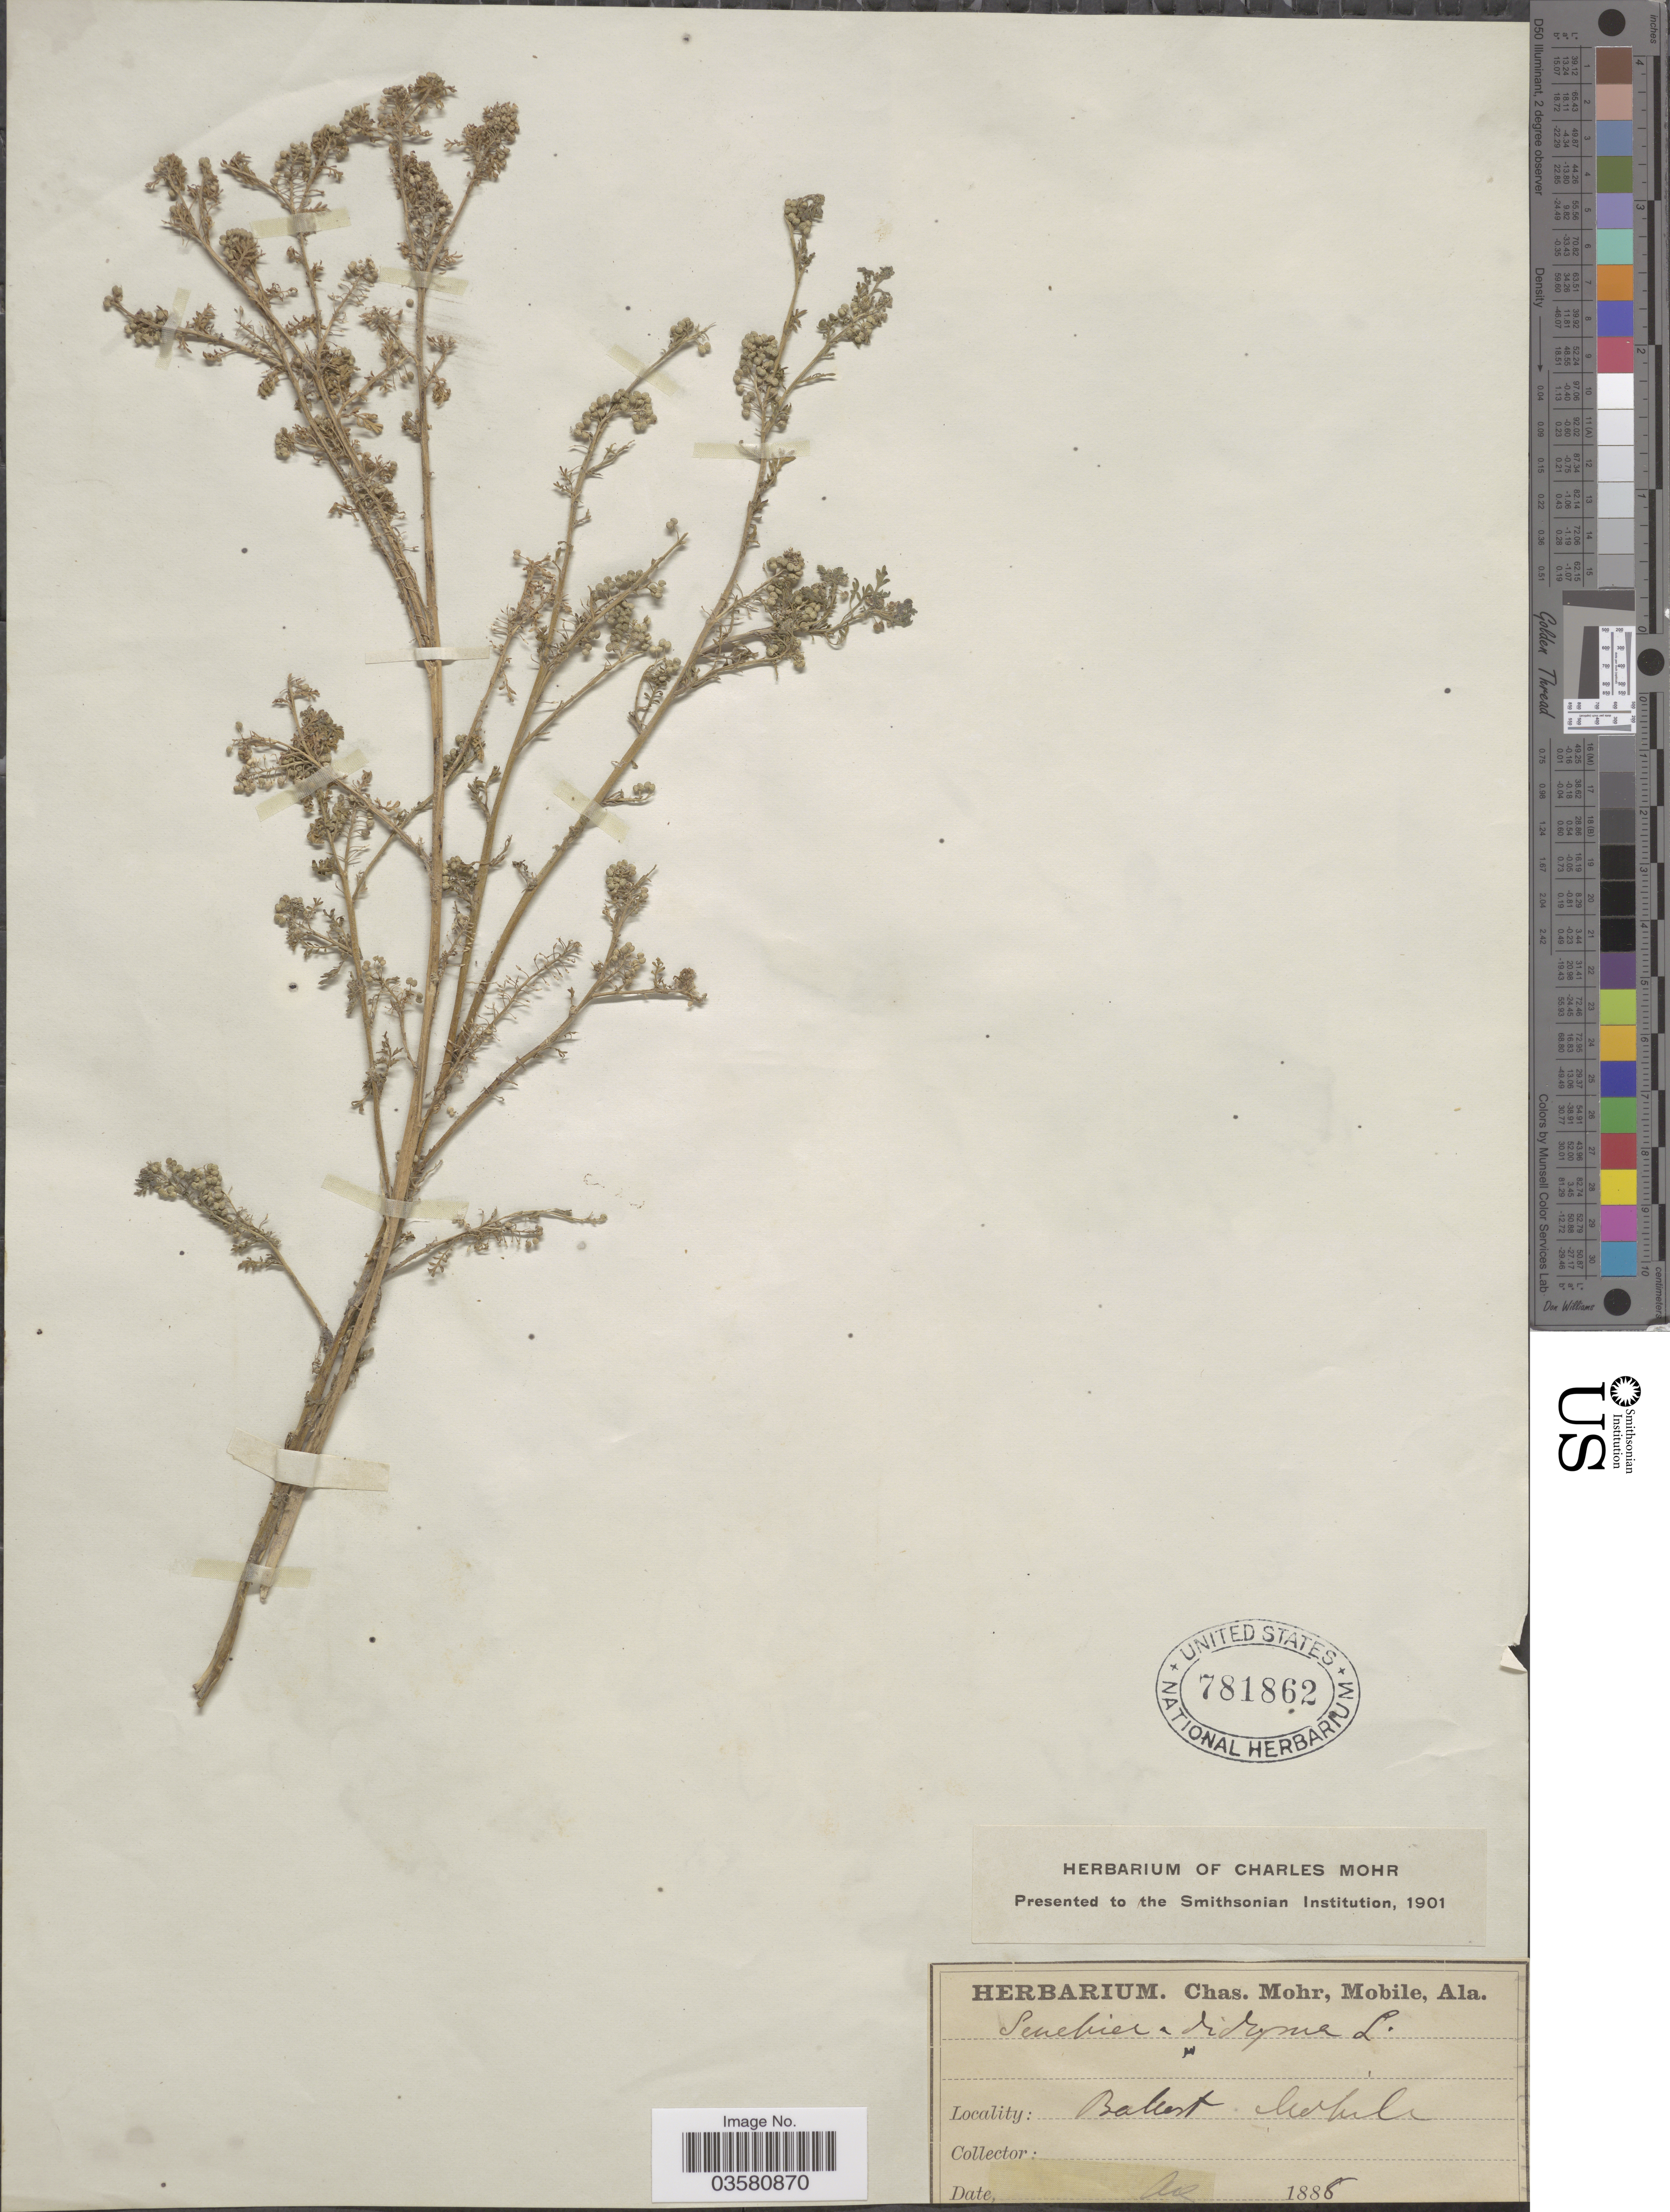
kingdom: Plantae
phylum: Tracheophyta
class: Magnoliopsida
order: Brassicales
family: Brassicaceae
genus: Lepidium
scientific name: Lepidium didymum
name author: L.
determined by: Strong, M. T., (US), Smithsonian Institution - National Museum of Natural History (UNITED STATES)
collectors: ex herb. Charles Mohr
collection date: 1886-10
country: United States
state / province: Alabama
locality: Ballast. Mobile.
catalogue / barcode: US 781862